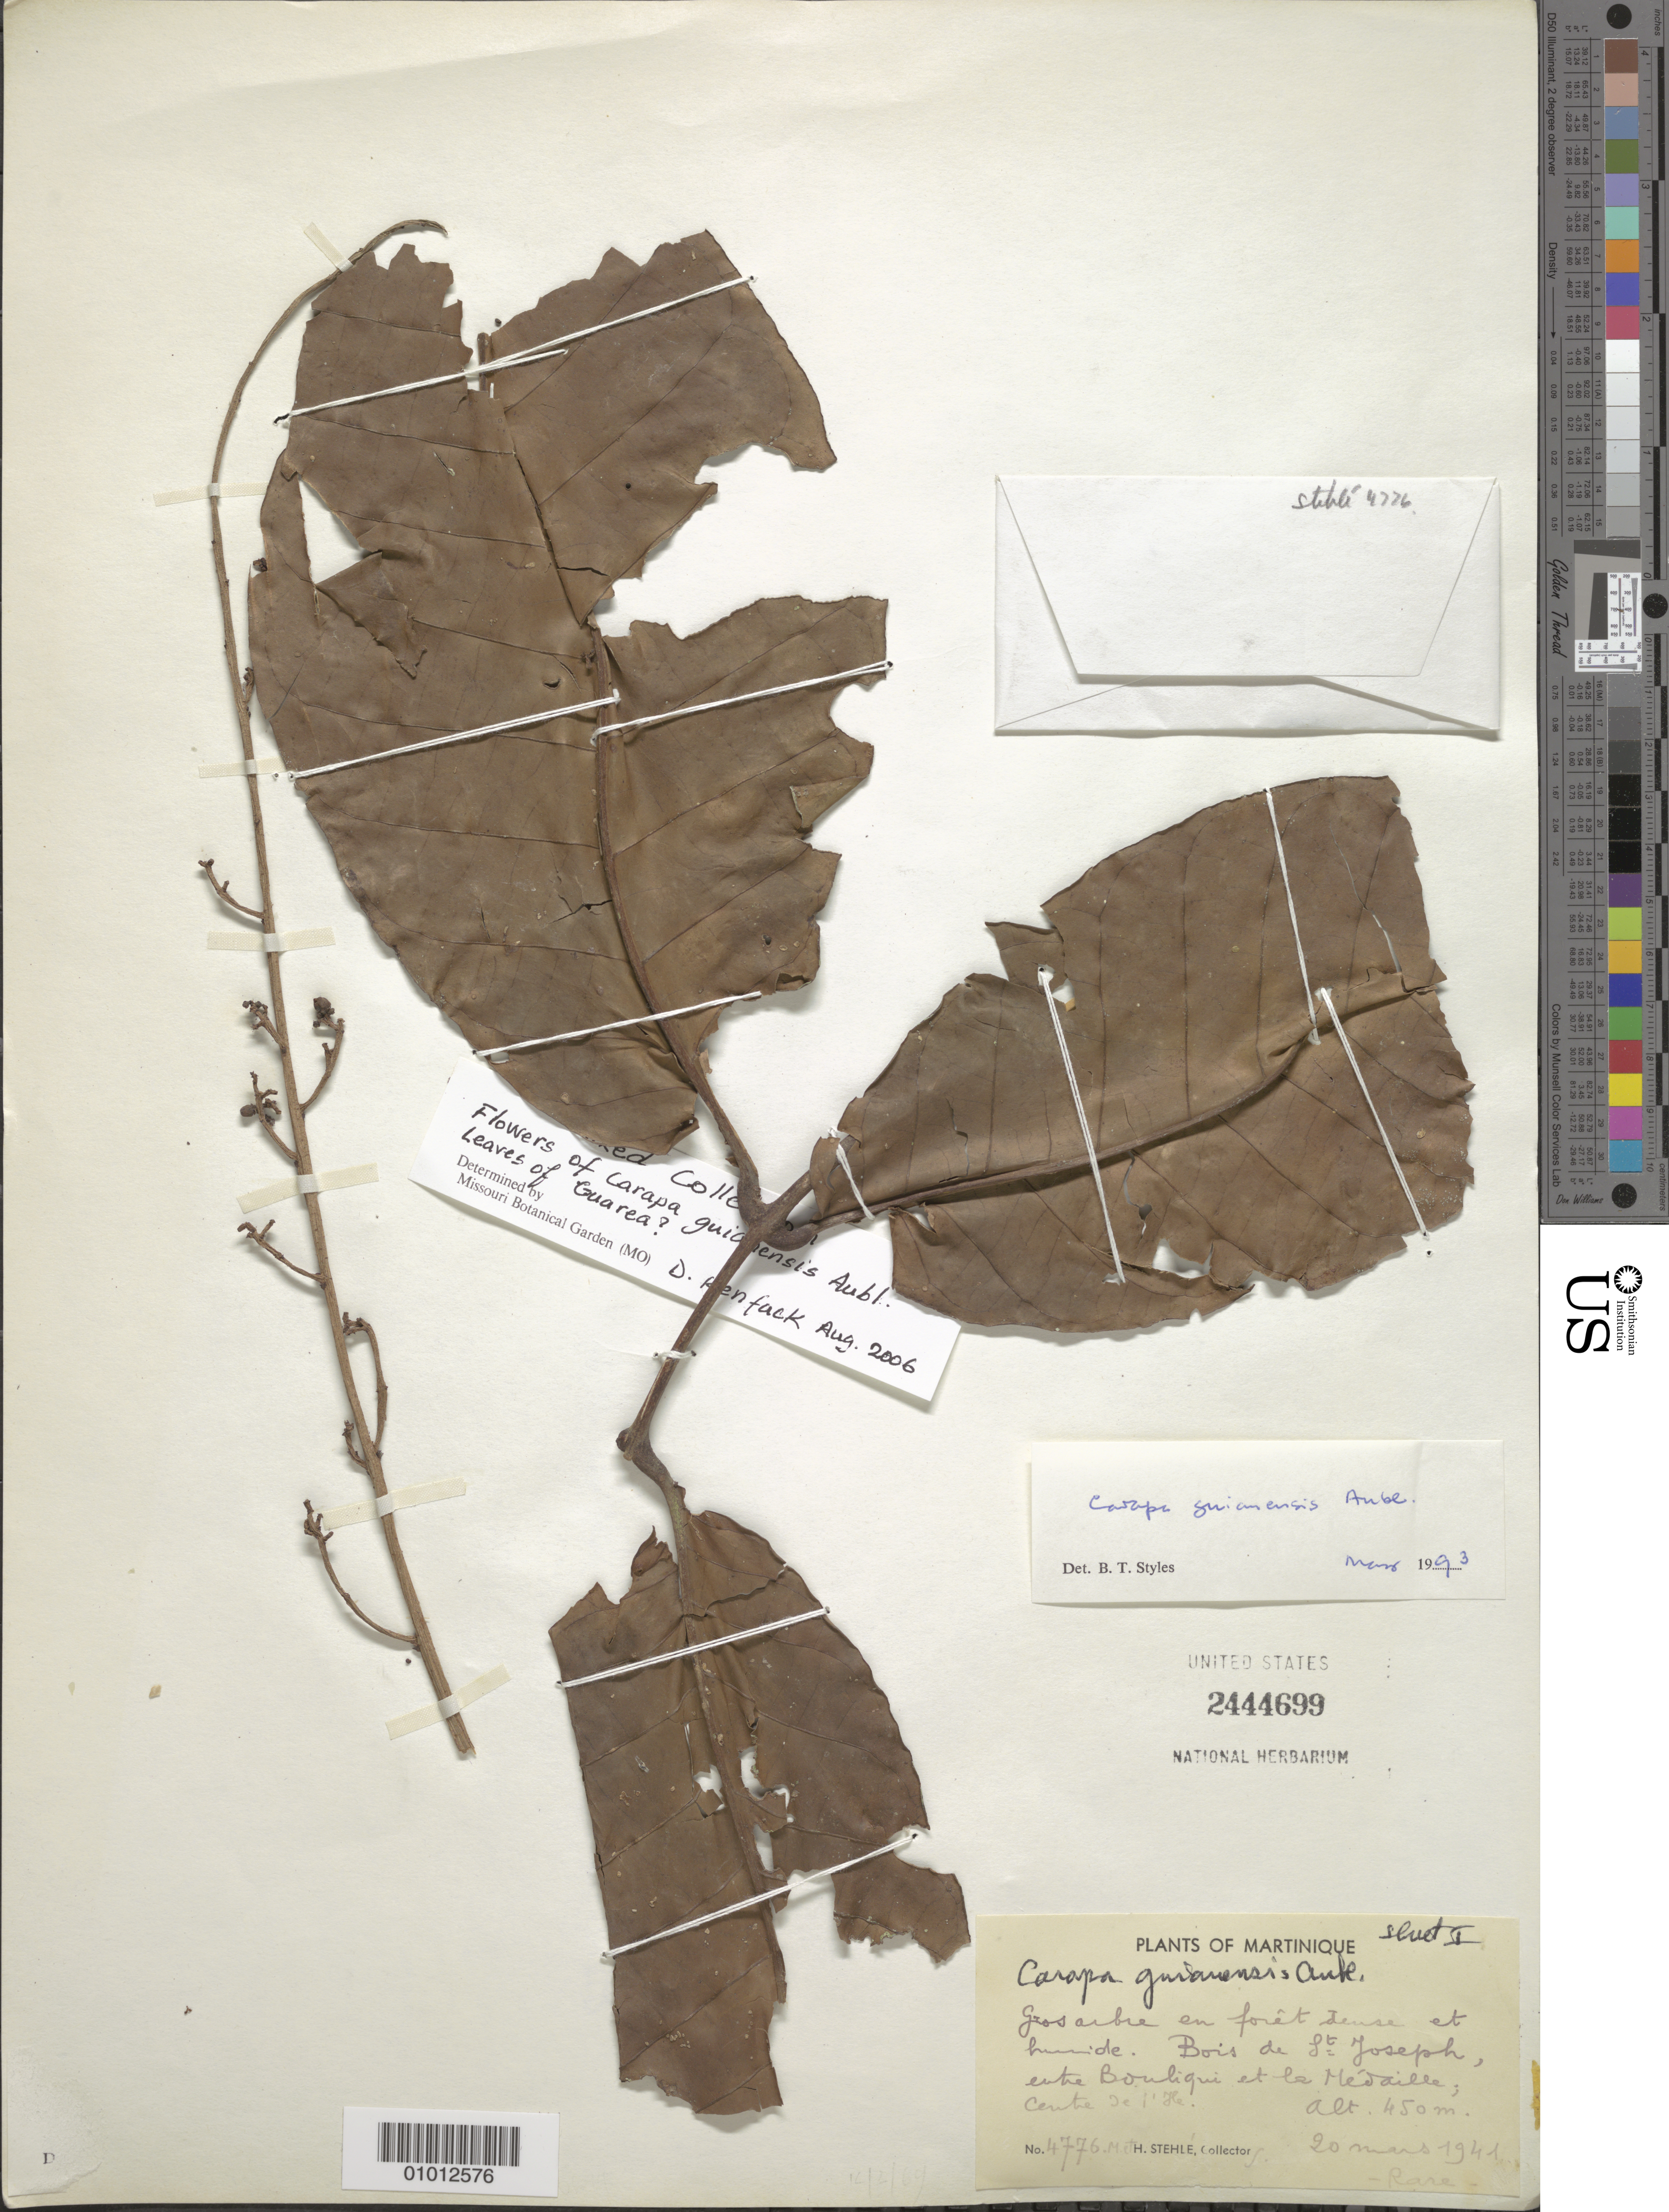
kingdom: Plantae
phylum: Tracheophyta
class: Magnoliopsida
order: Sapindales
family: Meliaceae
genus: Carapa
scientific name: Carapa guianensis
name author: Aubl.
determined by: Kenfack, D.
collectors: H. Stehlé & M. Stehlé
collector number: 4776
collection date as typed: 20 Mar 1941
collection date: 1941-03-20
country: Martinique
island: Martinique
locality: St. Joseph, entre Boulique et la Médaille Centre de l'Ile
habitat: En forêt dense et humide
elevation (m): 450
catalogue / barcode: US 2444699